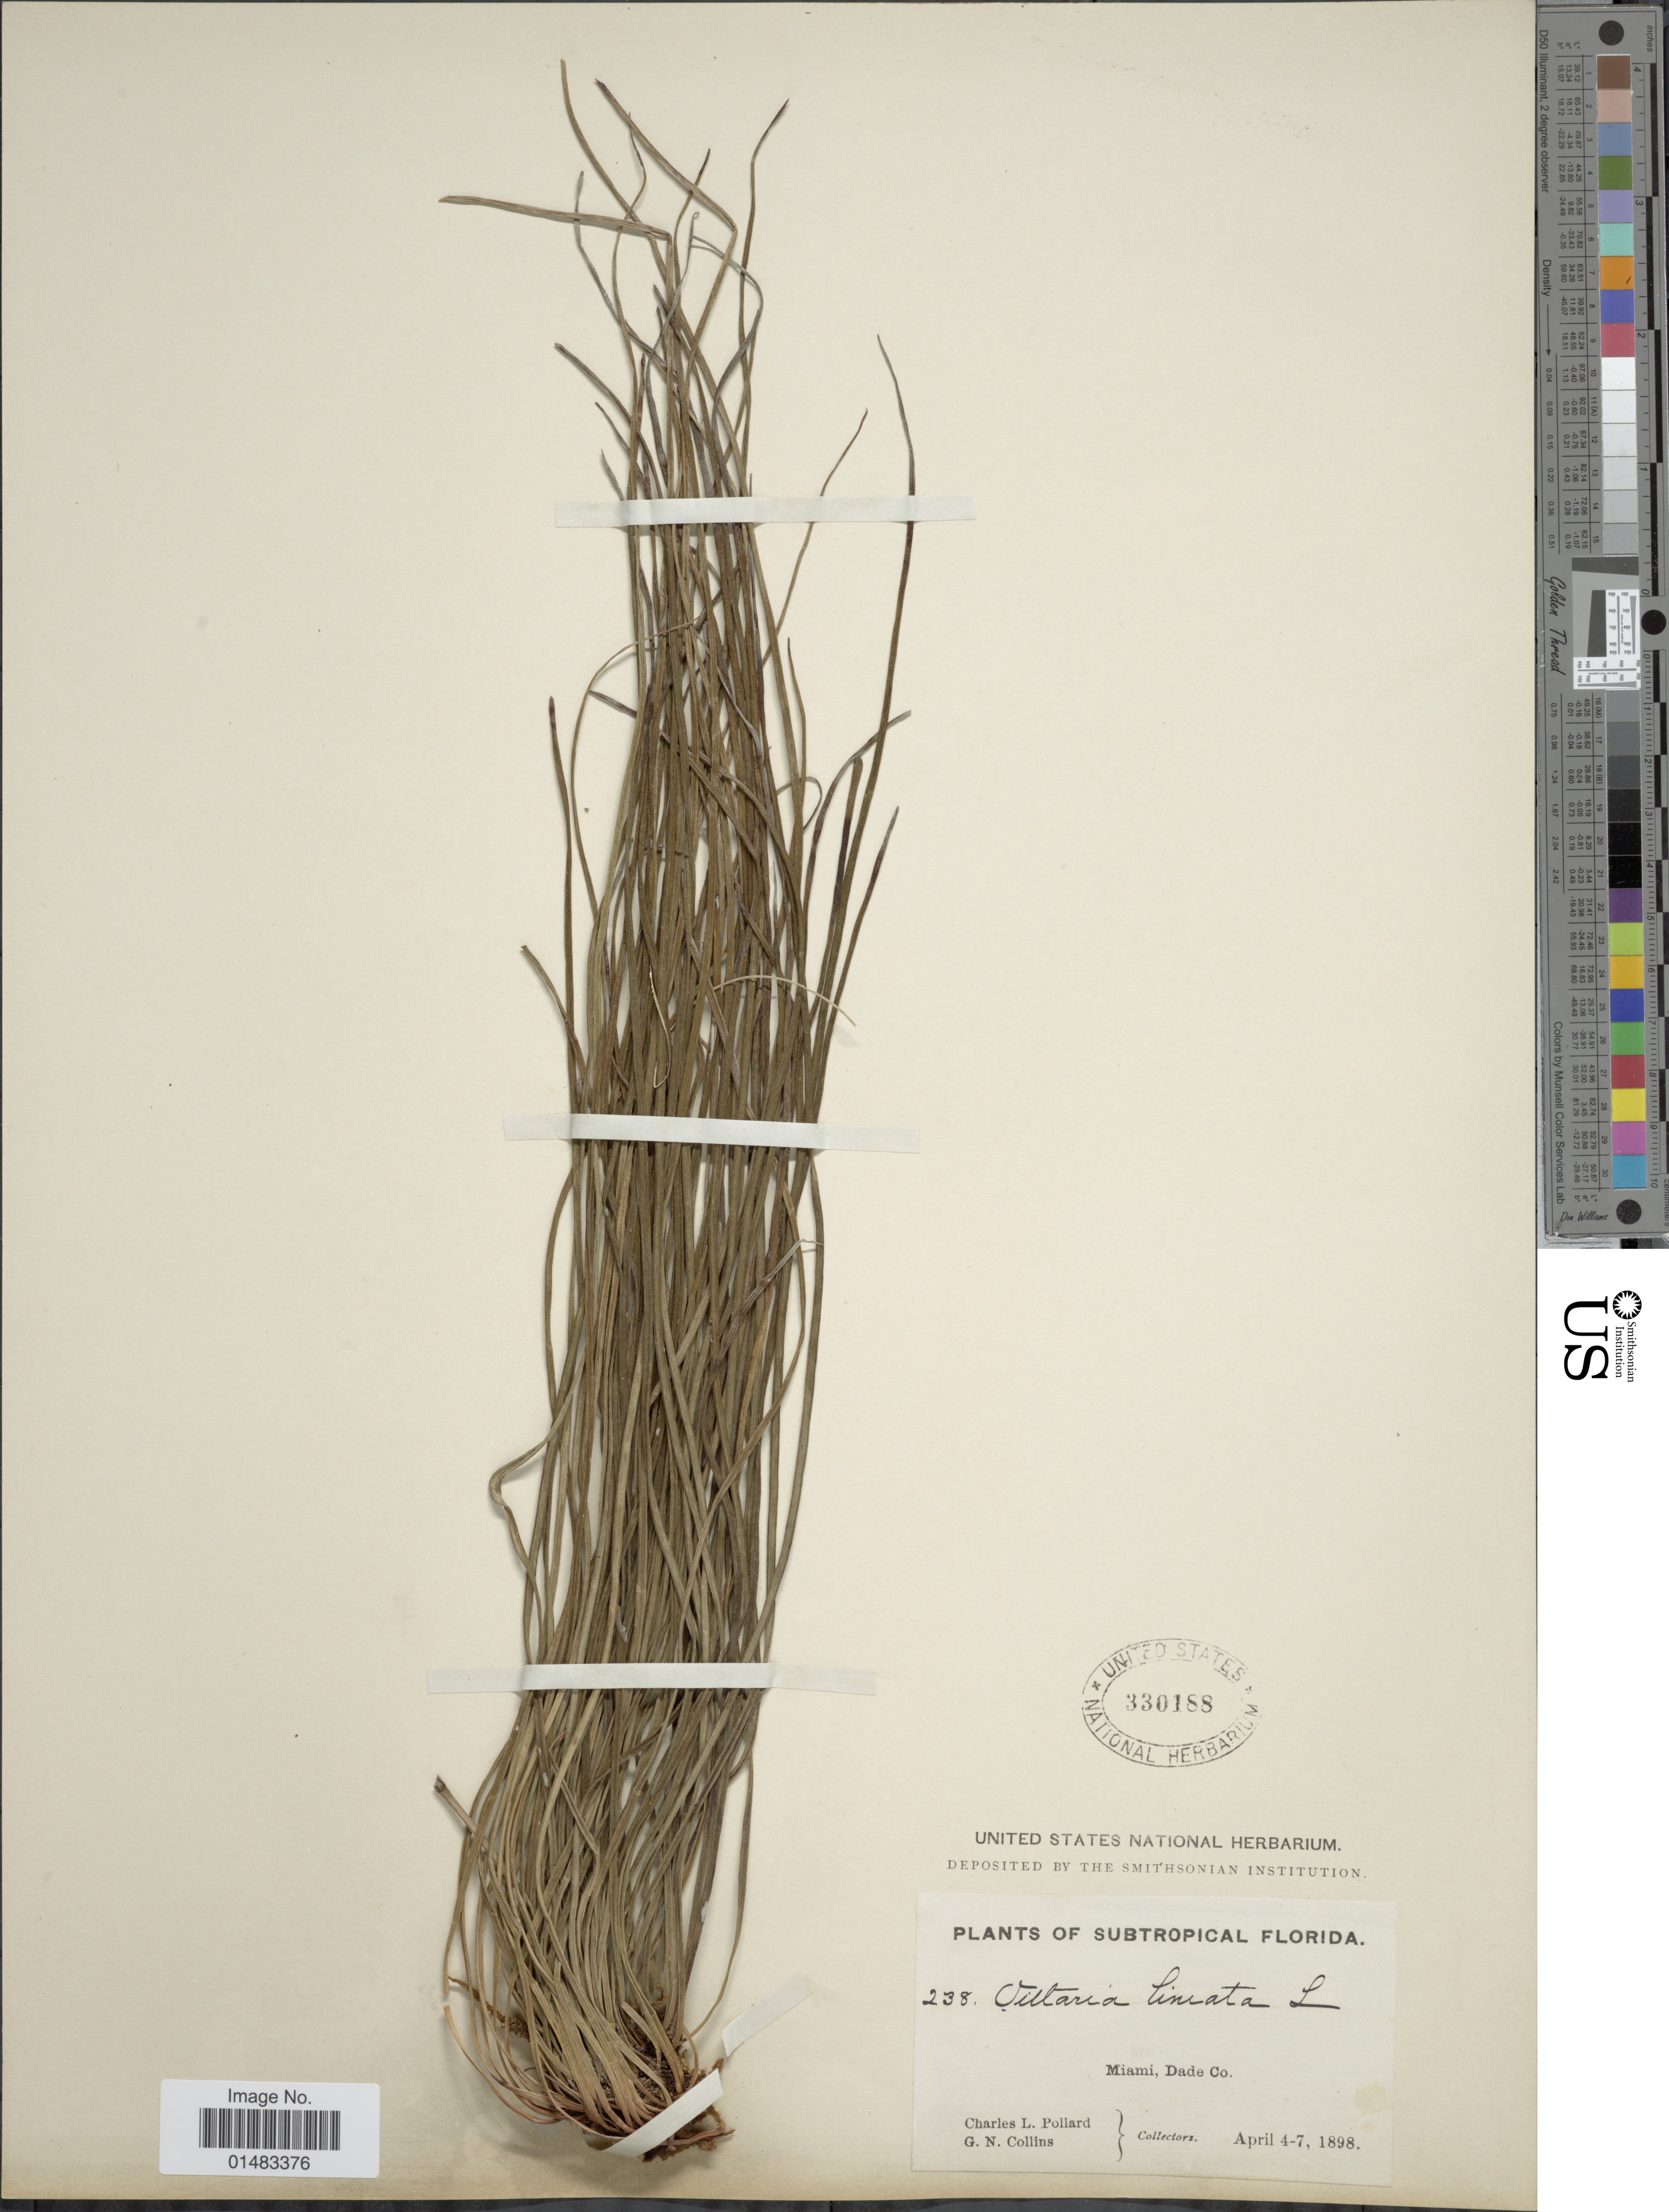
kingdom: Plantae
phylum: Tracheophyta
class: Polypodiopsida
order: Polypodiales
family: Pteridaceae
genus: Vittaria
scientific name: Vittaria lineata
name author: (L.) Sm.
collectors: C. L. Pollard & G. Collins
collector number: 238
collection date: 1898-04-04/1898-04-07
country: United States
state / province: Florida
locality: Plants of Subtropical Florida, Miami, Dade Co.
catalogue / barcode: US 330188